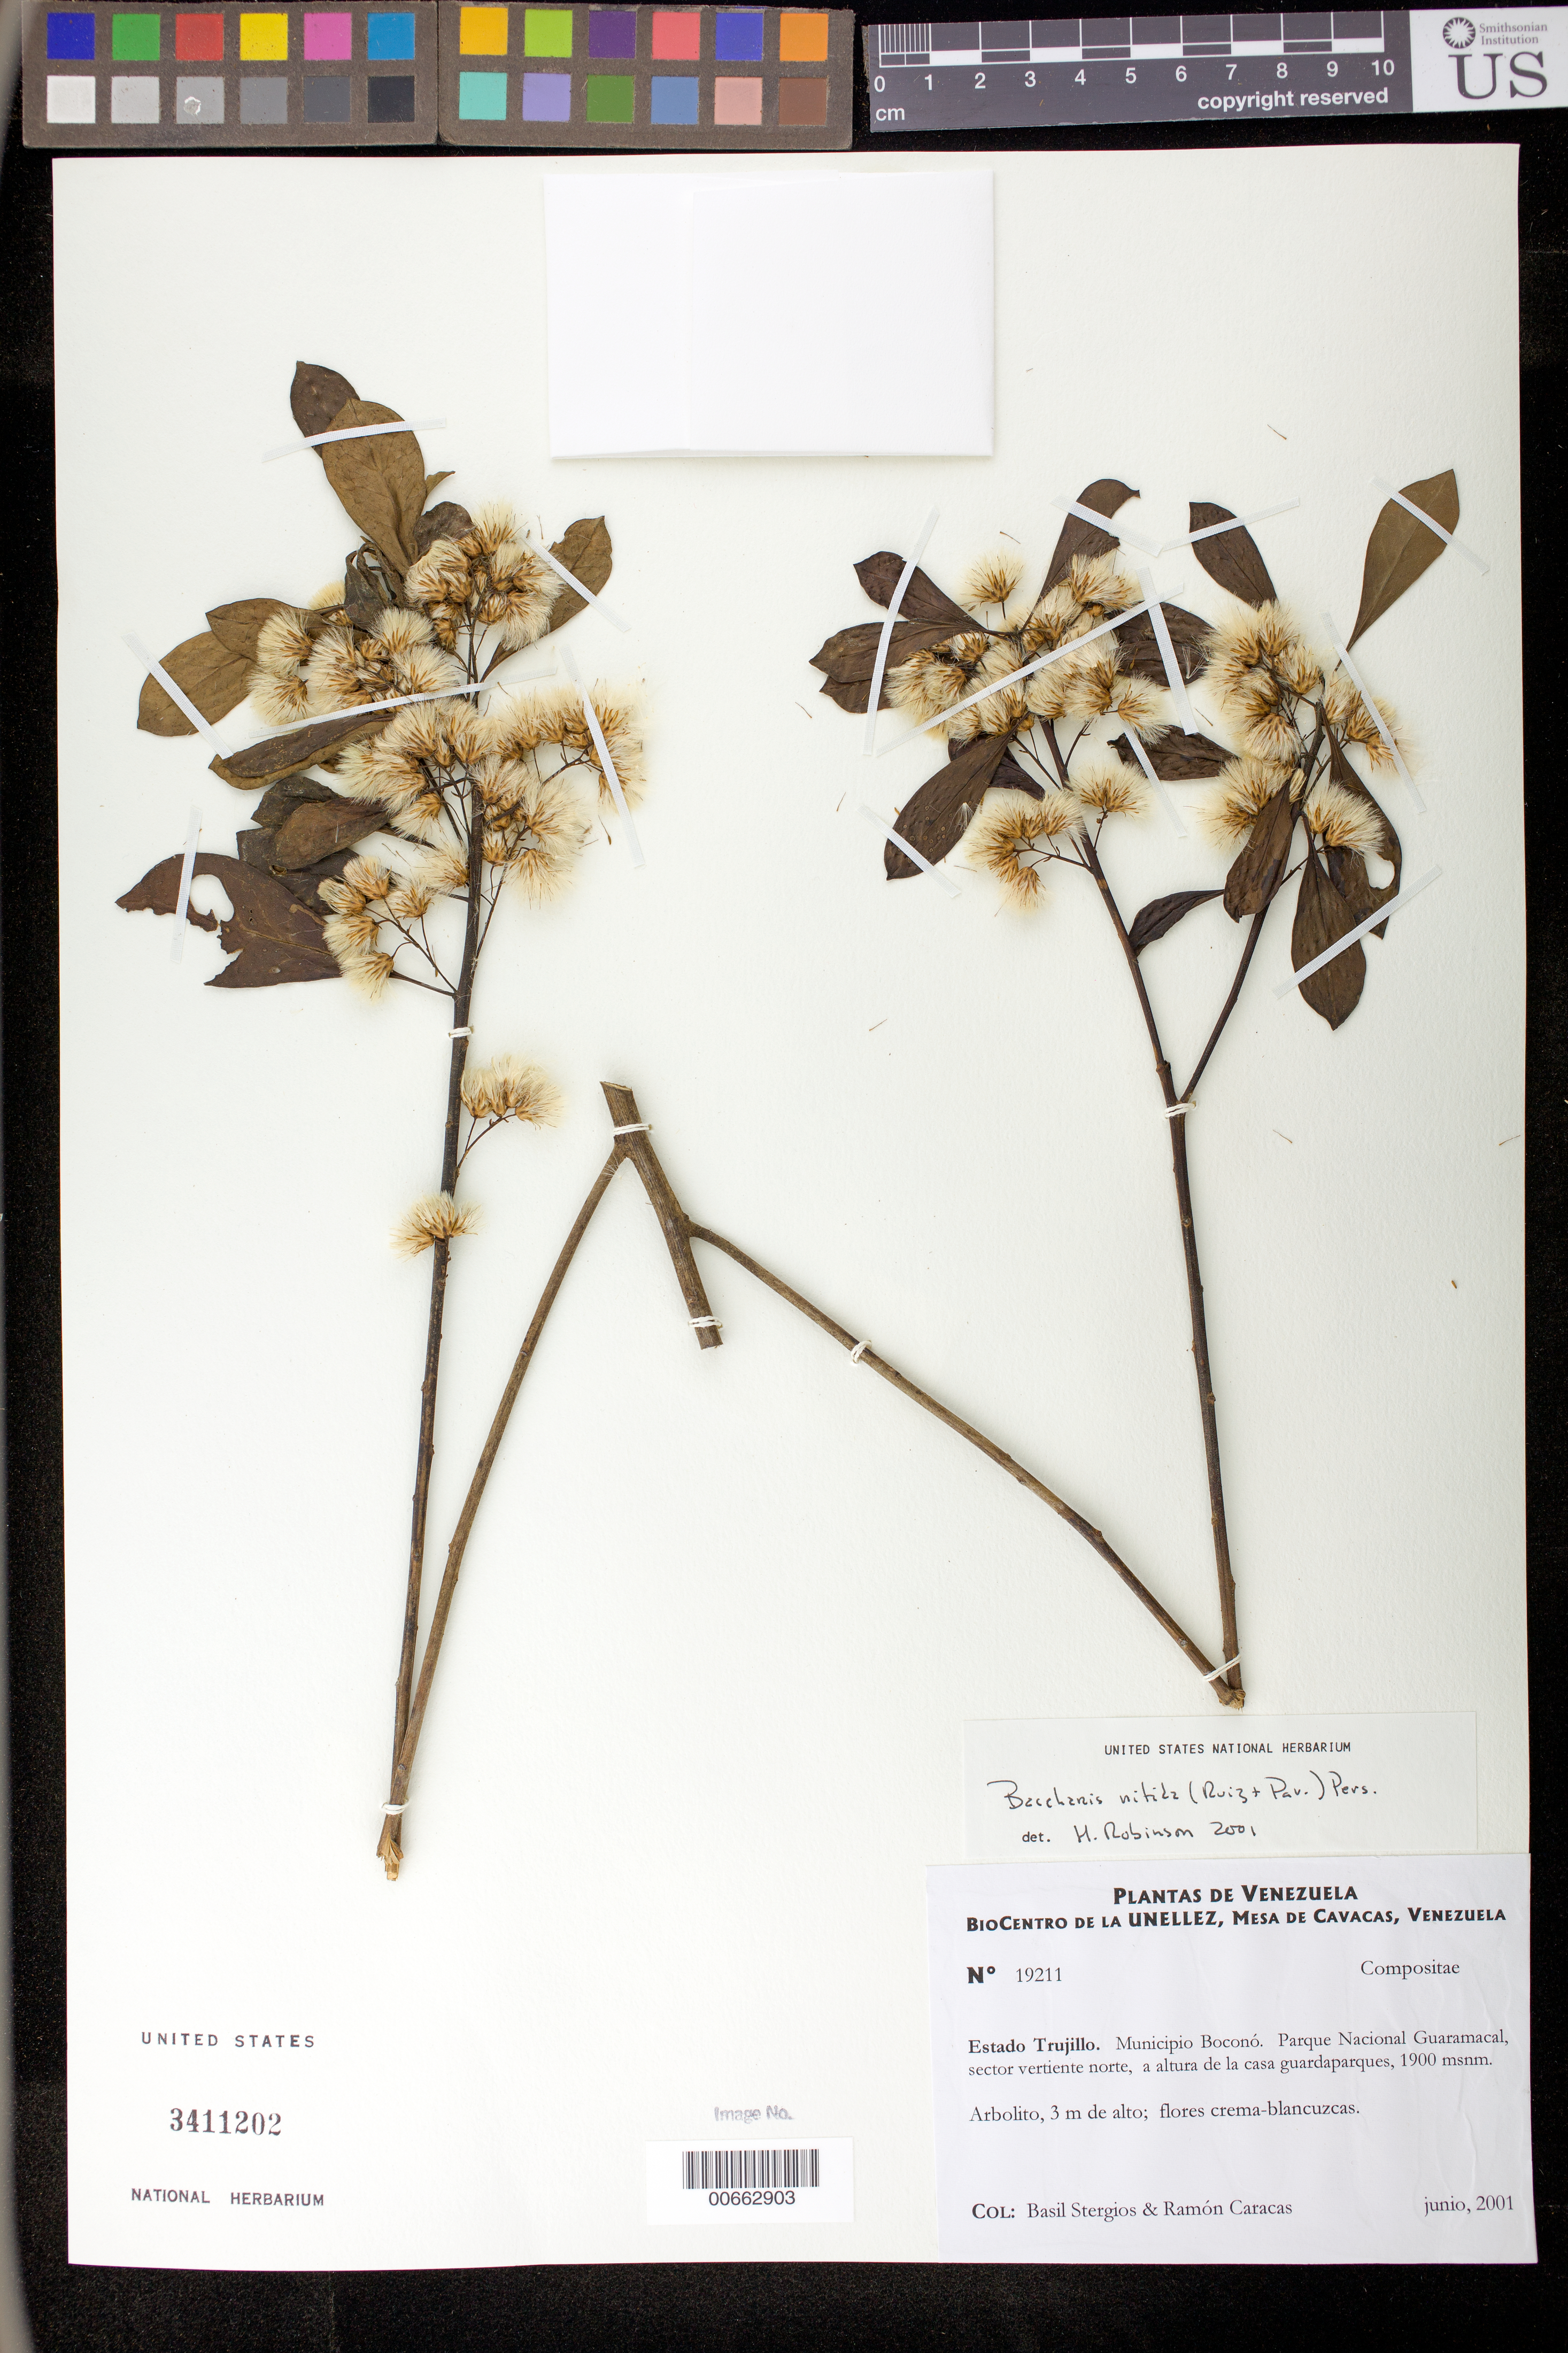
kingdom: Plantae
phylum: Tracheophyta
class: Magnoliopsida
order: Asterales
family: Asteraceae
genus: Baccharis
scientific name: Baccharis nitida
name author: (Ruiz & Pav.) Pers.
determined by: Robinson, Harold E., (US)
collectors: B. G. Stergios & R. Caracas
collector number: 19211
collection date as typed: Jun 2001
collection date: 2001-06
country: Venezuela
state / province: Trujillo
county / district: Boconó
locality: Parque Nacional Guaramacal, sector vertiente N, a altura de la casa guardaparques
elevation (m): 1900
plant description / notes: PORT, TEX, US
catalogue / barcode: US 3411202